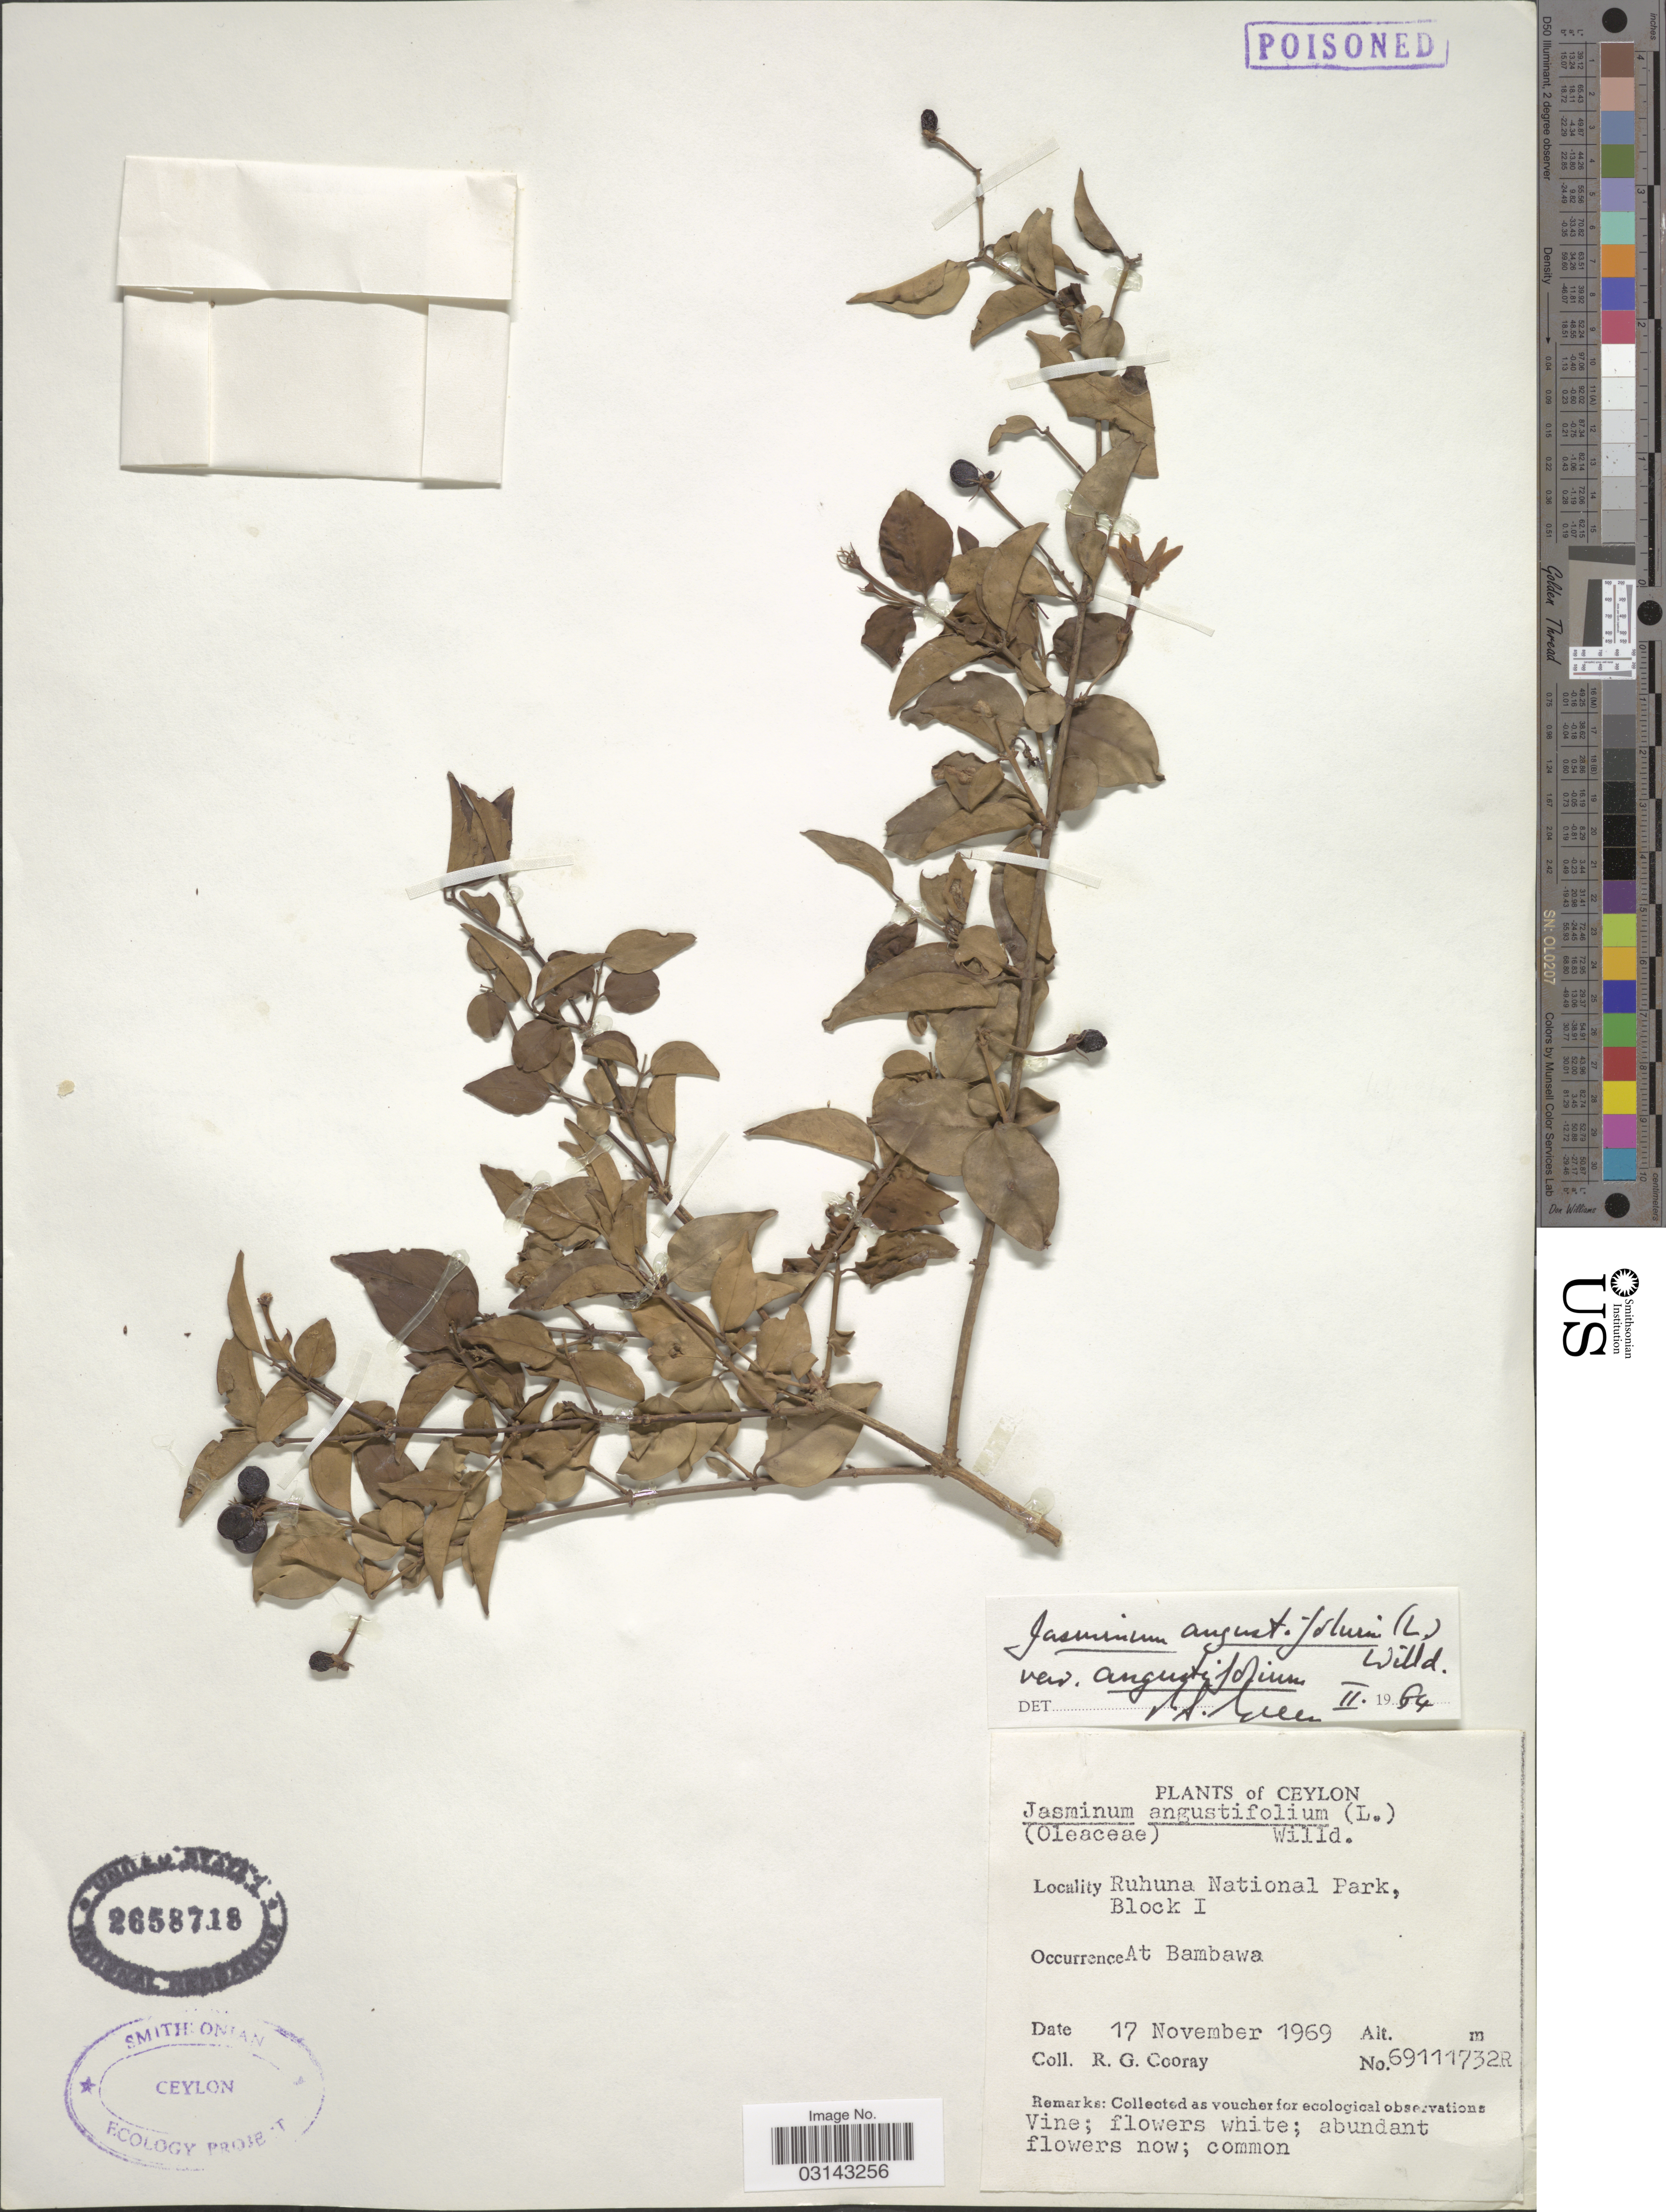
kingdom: Plantae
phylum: Tracheophyta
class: Magnoliopsida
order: Lamiales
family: Oleaceae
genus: Jasminum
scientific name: Jasminum angustifolium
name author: (L.) Willd.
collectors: R. Cooray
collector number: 69111732R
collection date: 1969-11-17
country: Sri Lanka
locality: Ceylon. Ruhuna National Park, Block I. At Bambawa.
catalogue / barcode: US 2658718